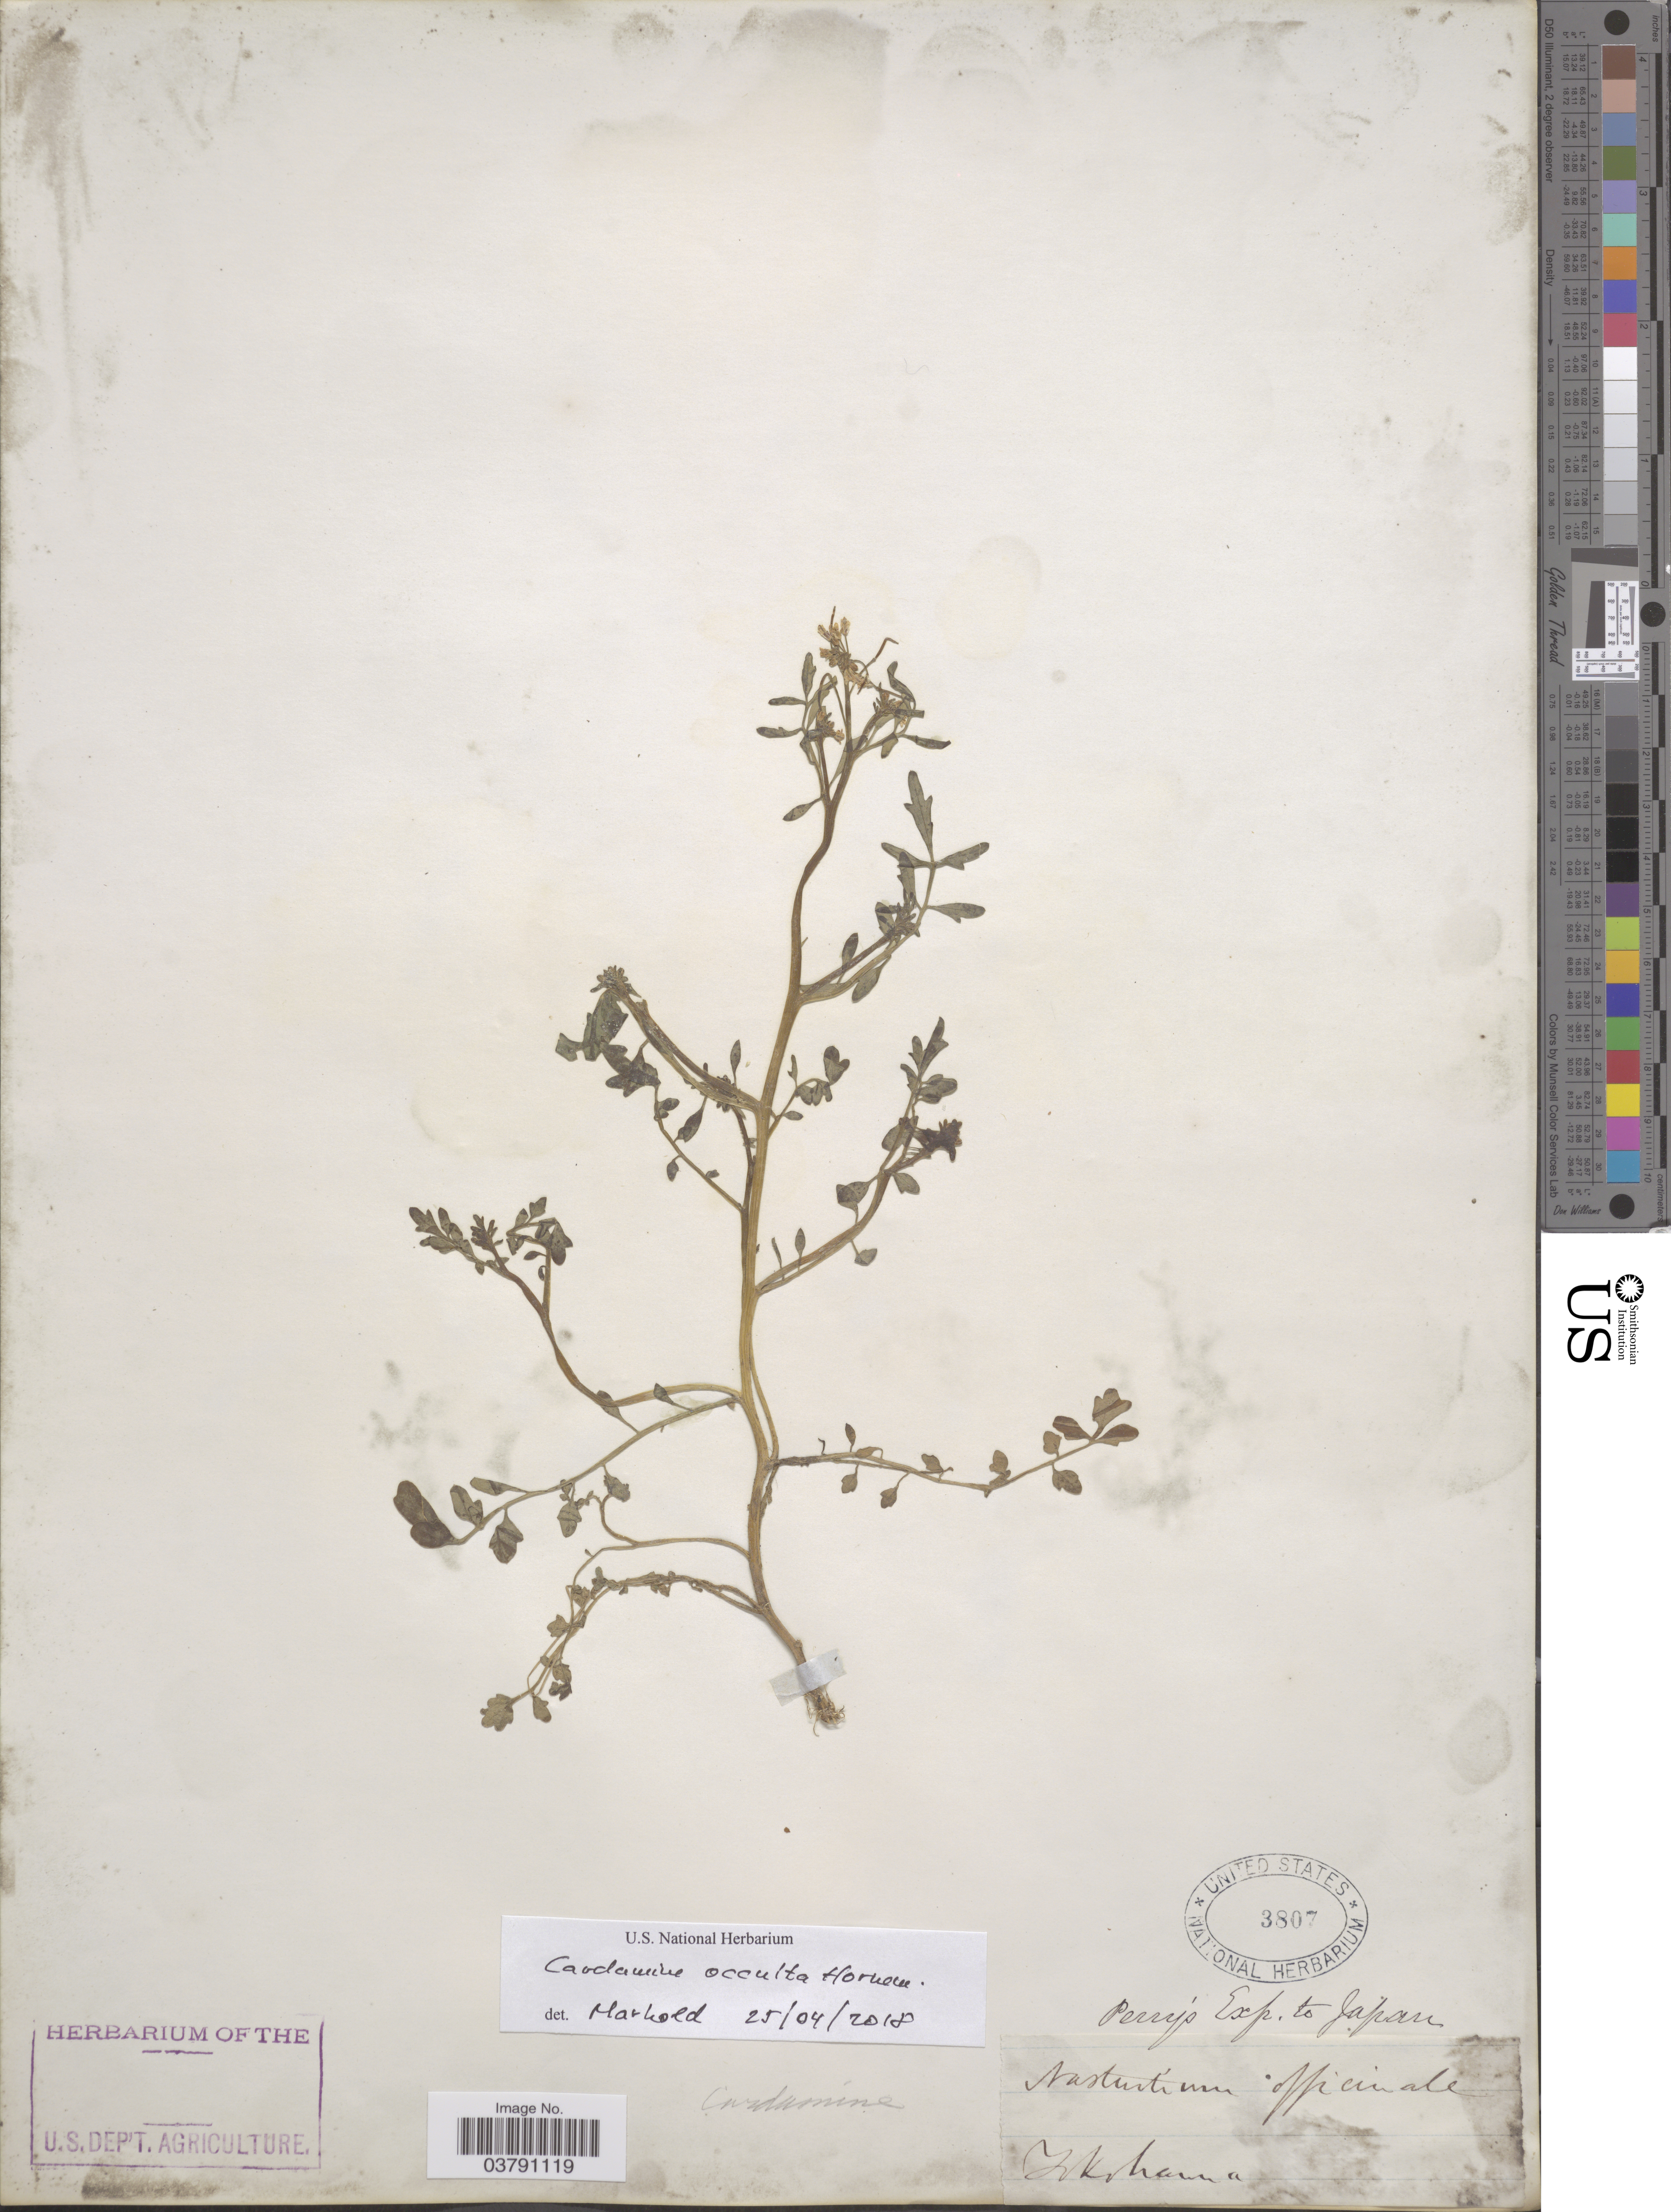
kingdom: Plantae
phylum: Tracheophyta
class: Magnoliopsida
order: Brassicales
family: Brassicaceae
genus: Cardamine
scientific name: Cardamine occulta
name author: Hornem.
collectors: -- Perry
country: Japan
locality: Yokohama.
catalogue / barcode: US 3807